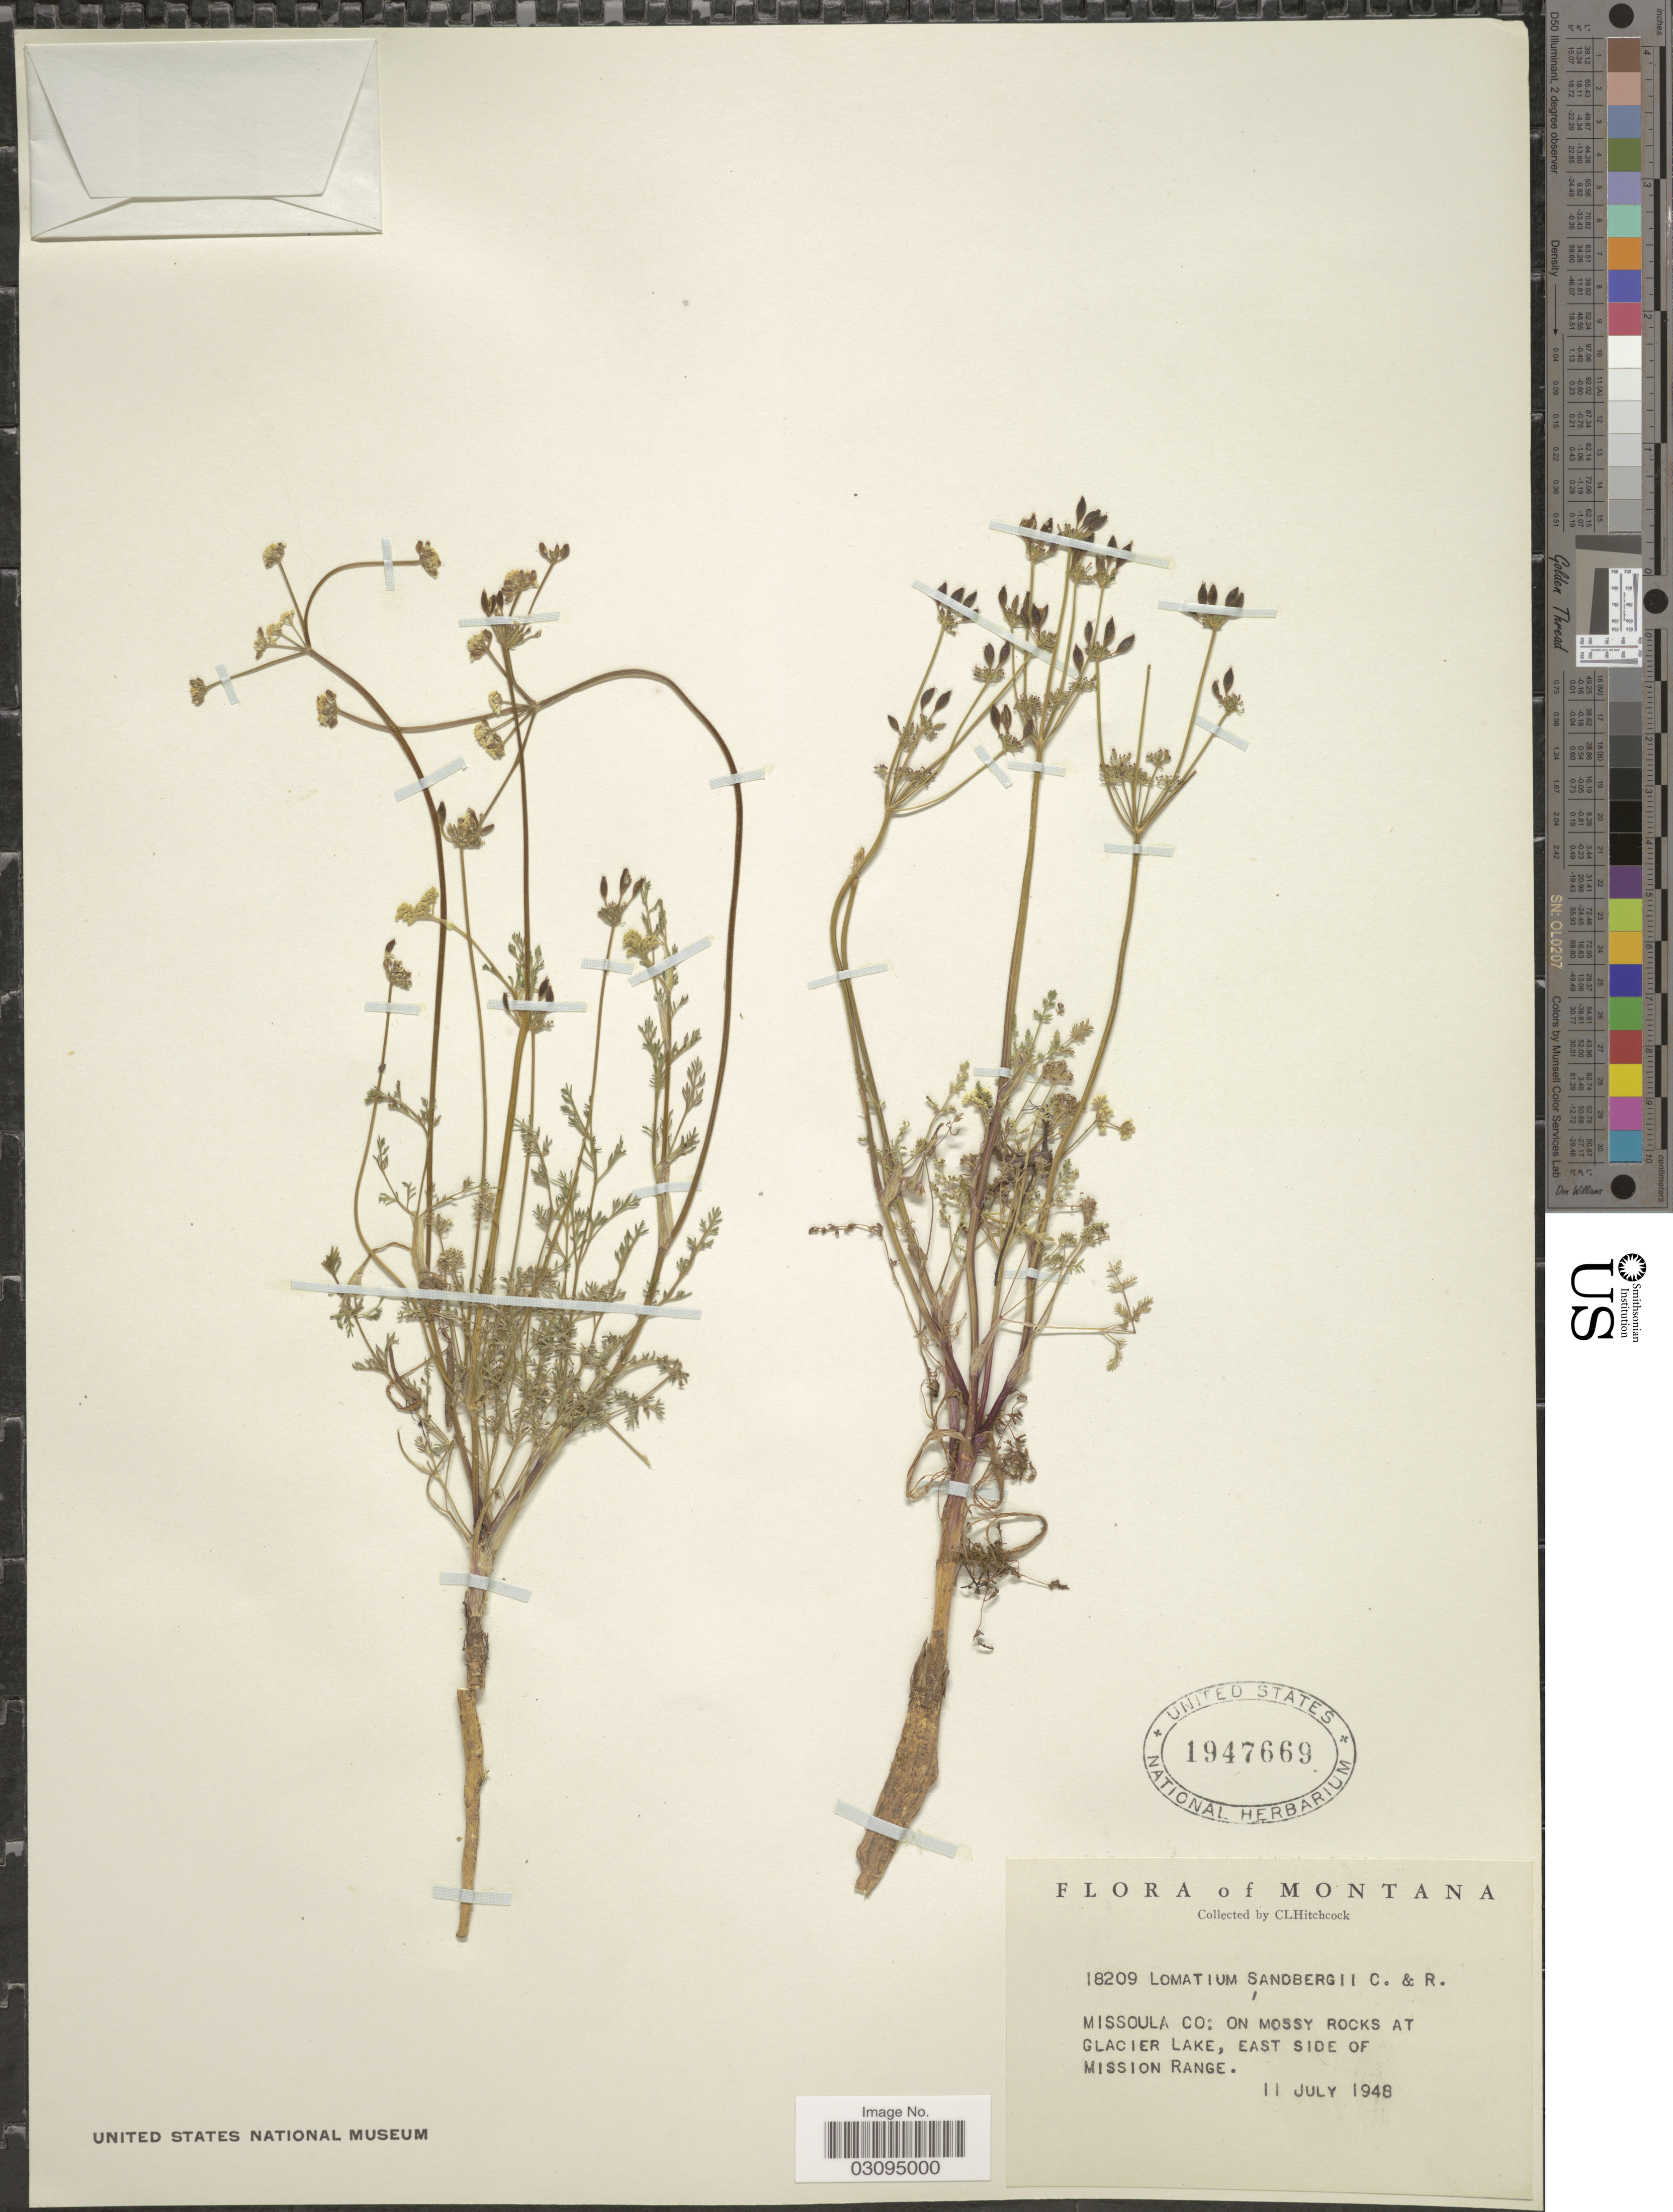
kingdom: Plantae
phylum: Tracheophyta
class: Magnoliopsida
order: Apiales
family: Apiaceae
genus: Lomatium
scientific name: Lomatium sandbergii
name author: (J.M. Coult. & Rose) J.M. Coult. & Rose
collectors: C. L. Hitchcock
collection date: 1948-07-11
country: United States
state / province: Montana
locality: Missoula Co: On mossy rocks at Glacier Lake, East side of Mission Range.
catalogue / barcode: US 1947669